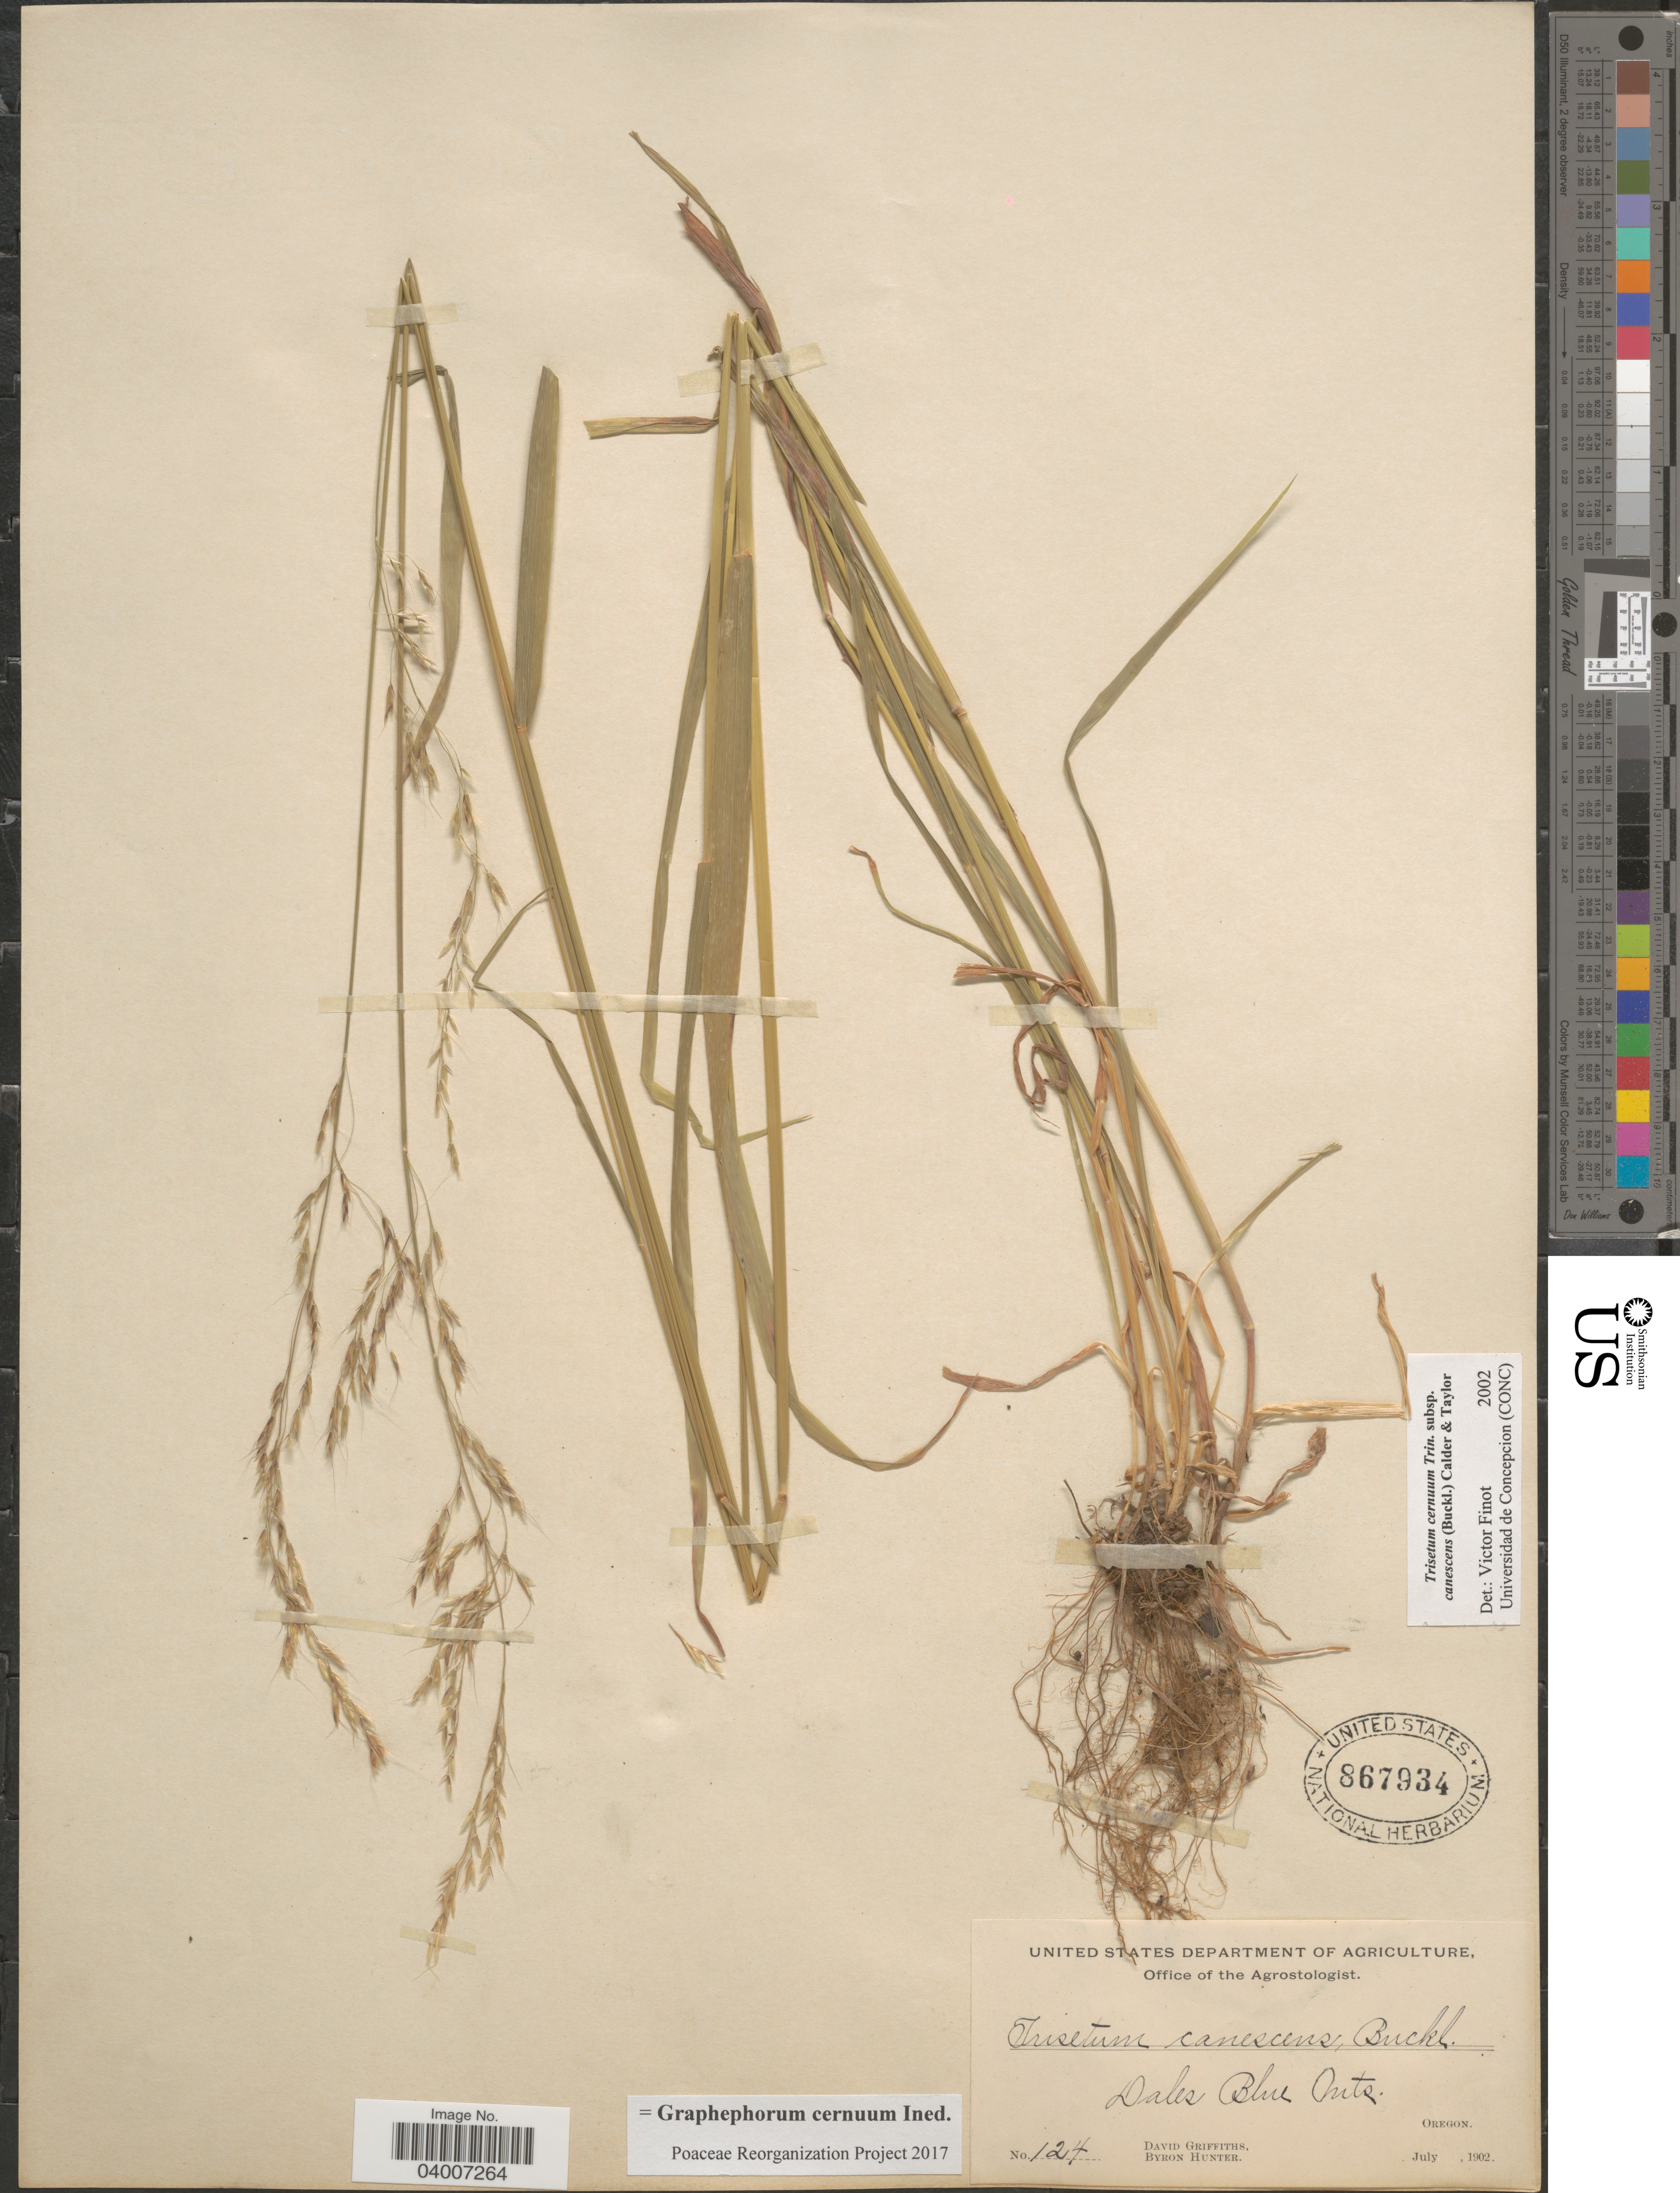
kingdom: Plantae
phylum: Tracheophyta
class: Liliopsida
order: Poales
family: Poaceae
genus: Graphephorum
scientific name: Graphephorum cernuum ined.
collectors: D. Griffiths & B. Hunter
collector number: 124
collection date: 1902-07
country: United States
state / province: Oregon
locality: Dales Blue Mts.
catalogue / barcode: US 867934